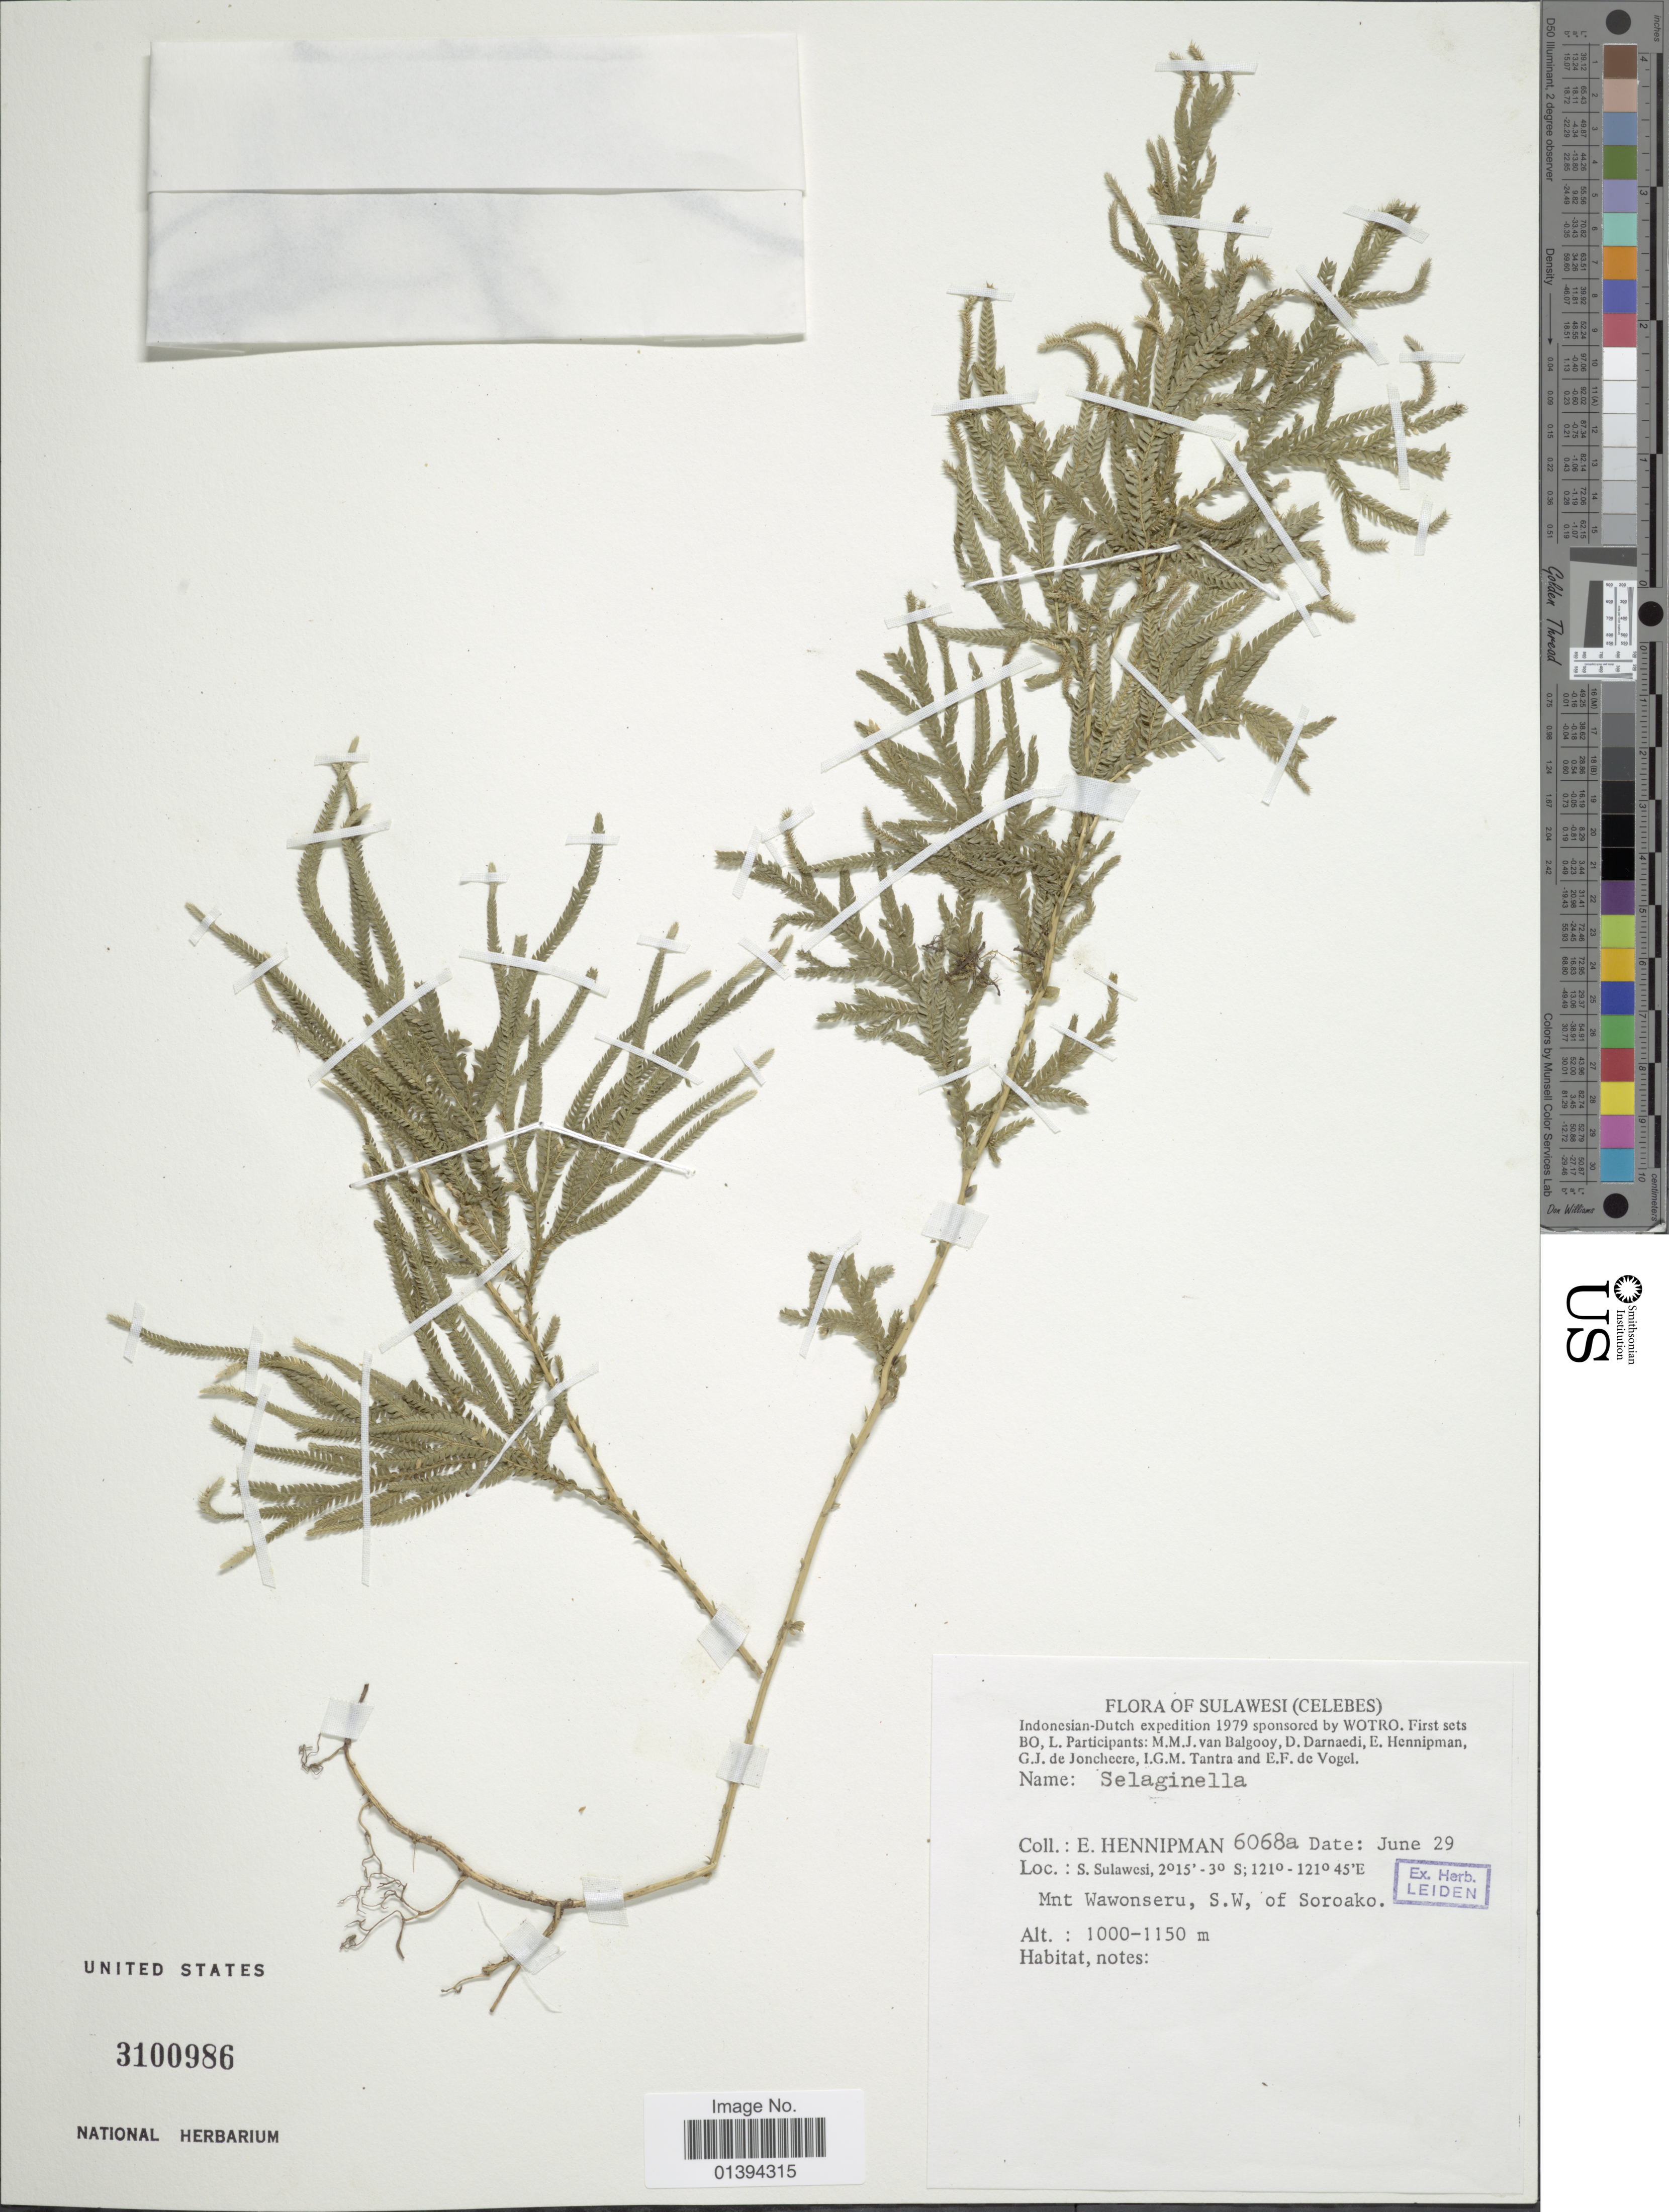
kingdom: Plantae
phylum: Tracheophyta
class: Lycopodiopsida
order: Selaginellales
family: Selaginellaceae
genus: Selaginella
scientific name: Selaginella sp.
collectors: E. Hennipman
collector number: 6068a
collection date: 1979-06-29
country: Indonesia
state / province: Sulawesi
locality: Celebes, S. Sulawesi, Mnt Wawonseru, S.W., Soraoko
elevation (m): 1000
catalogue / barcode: US 3100986